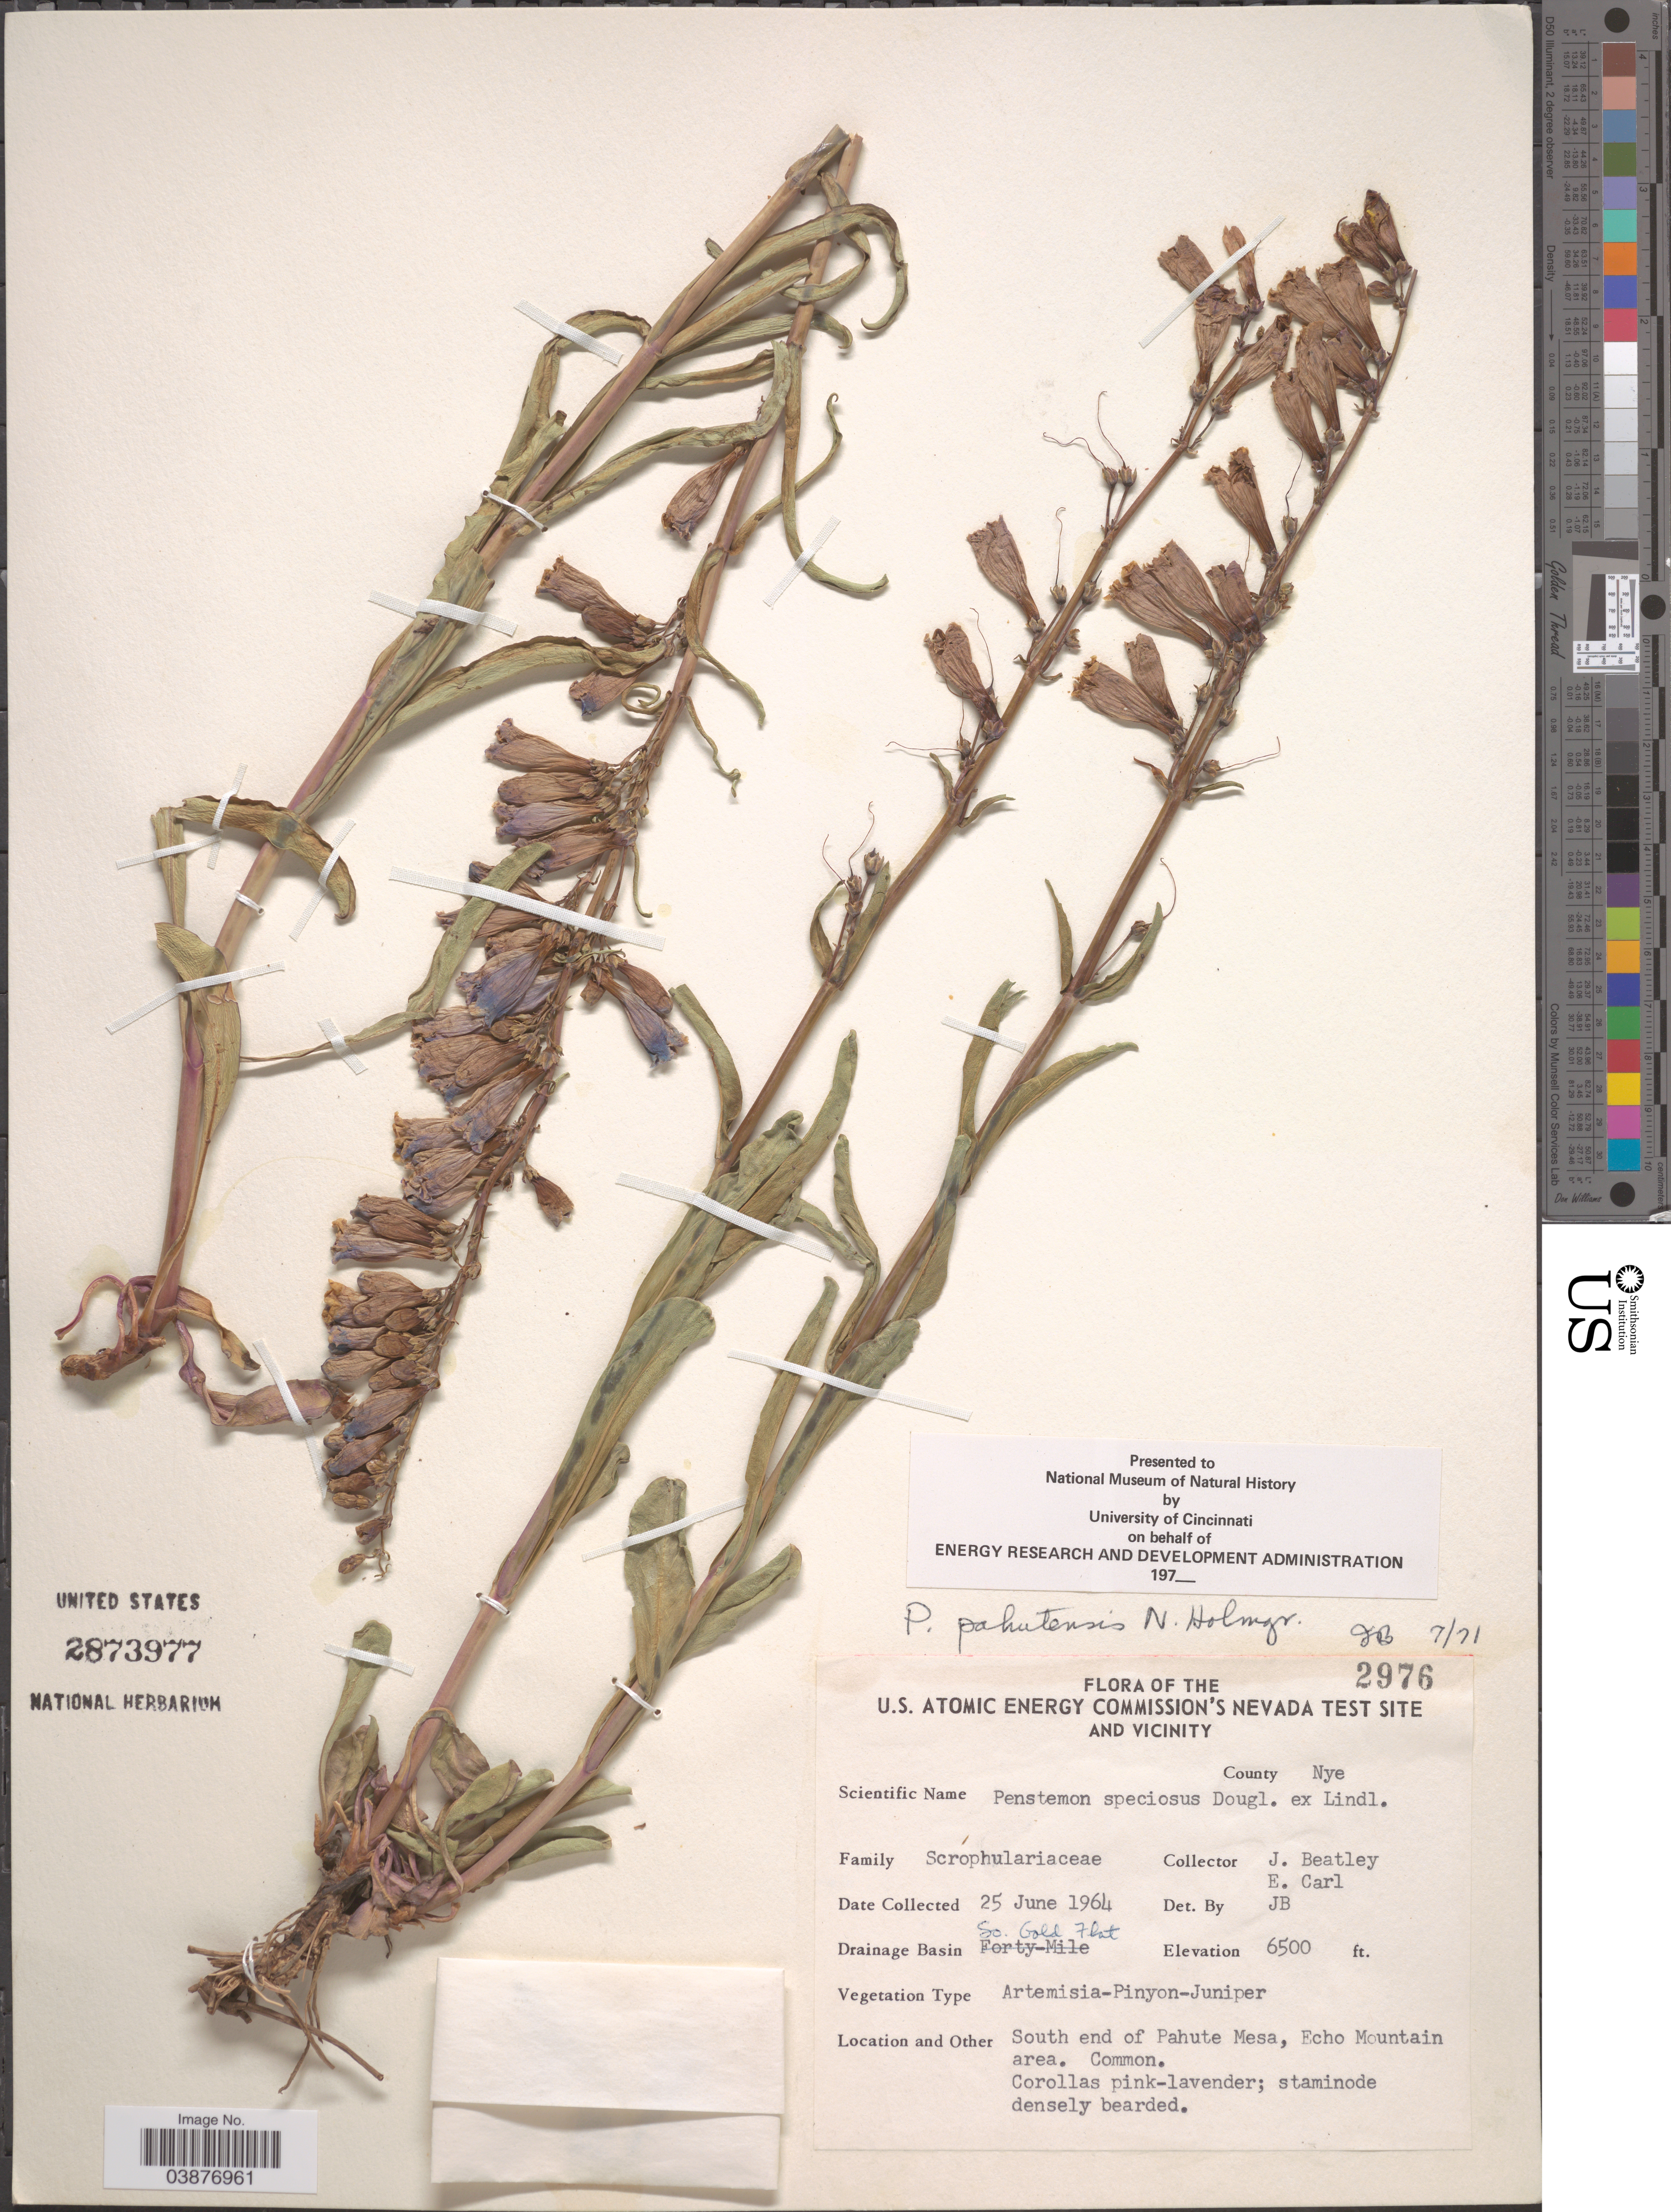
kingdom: Plantae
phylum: Tracheophyta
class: Magnoliopsida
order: Lamiales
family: Plantaginaceae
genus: Penstemon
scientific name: Penstemon pahutensis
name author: N.H. Holmgren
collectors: J. C. Beatley & E. Carl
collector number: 2976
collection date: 1964-06-25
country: United States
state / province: Nevada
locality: U.S. Atomic Energy Commission's Nevada Test Site and Vicinity. County Nye. Drainage Basin So. Gold Flat. South end of Pahute Mesa, Echo Mountain area.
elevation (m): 1981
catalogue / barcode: US 2873977